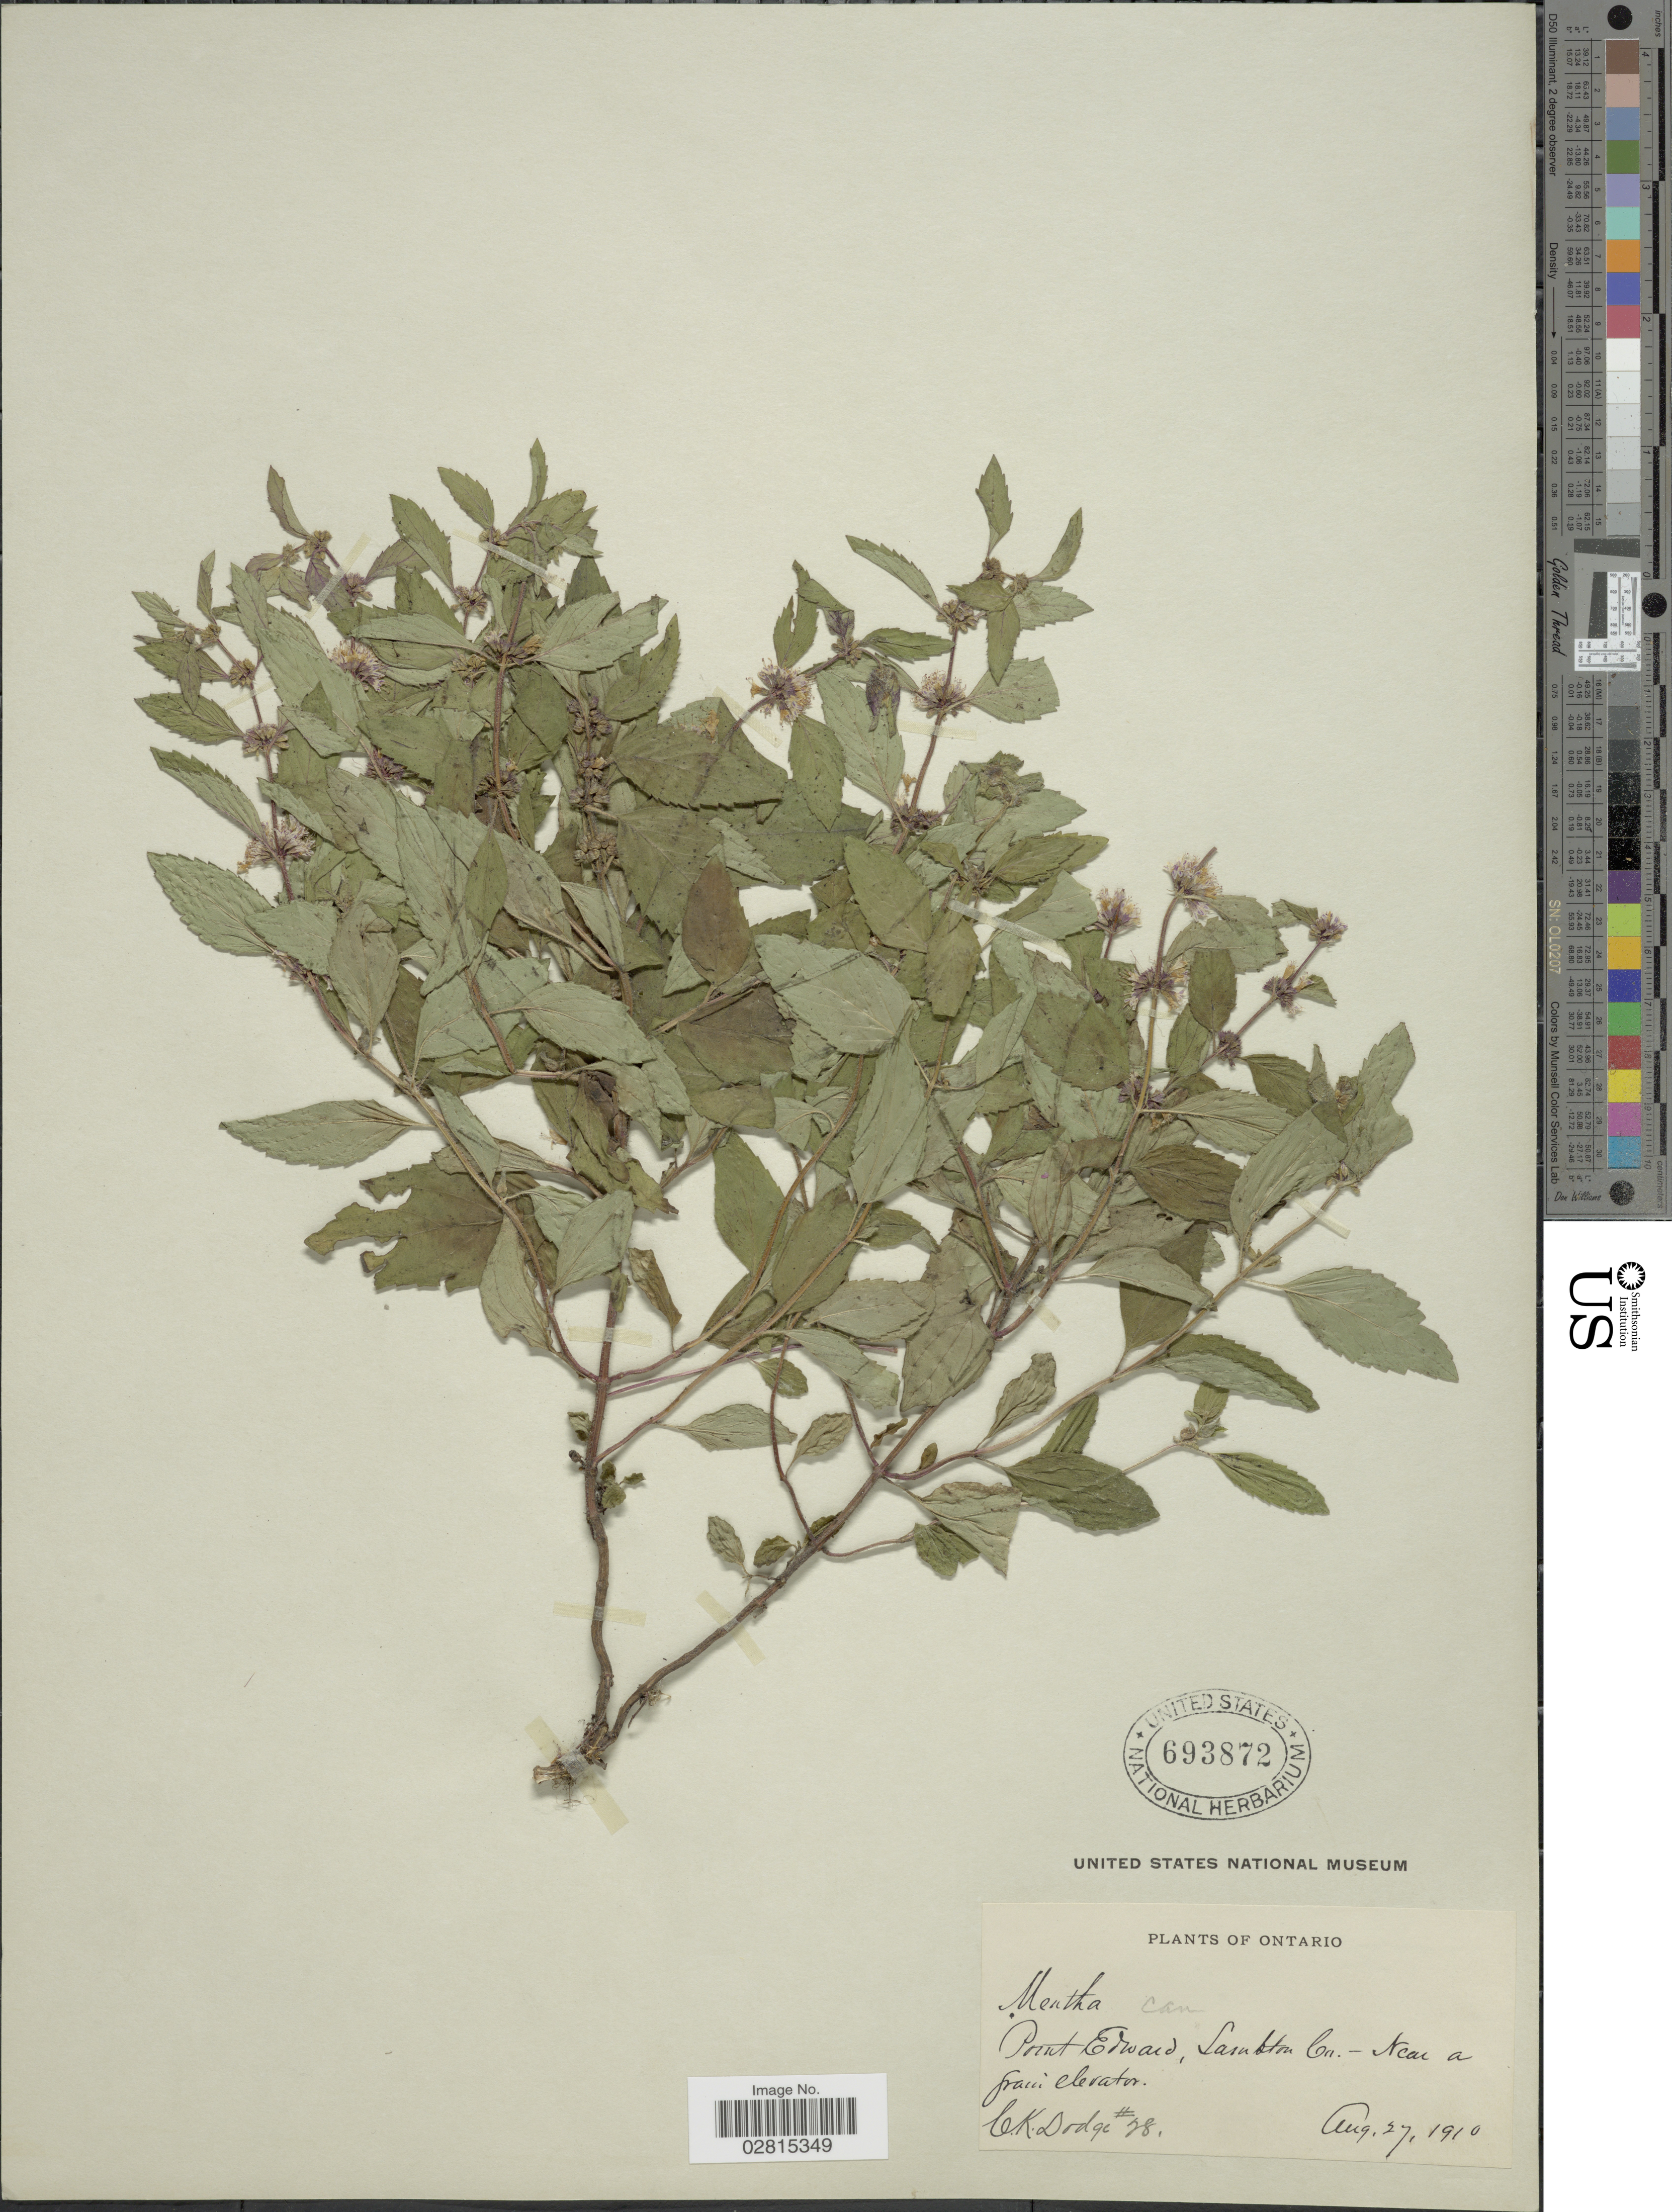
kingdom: Plantae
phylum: Tracheophyta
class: Magnoliopsida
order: Lamiales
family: Lamiaceae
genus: Mentha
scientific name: Mentha canadensis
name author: L.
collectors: C. Dodge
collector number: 28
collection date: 1910-08-27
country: Canada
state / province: Ontario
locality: Point Edward, Lambton Co. - Near a grain elevator.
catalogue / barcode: US 693872